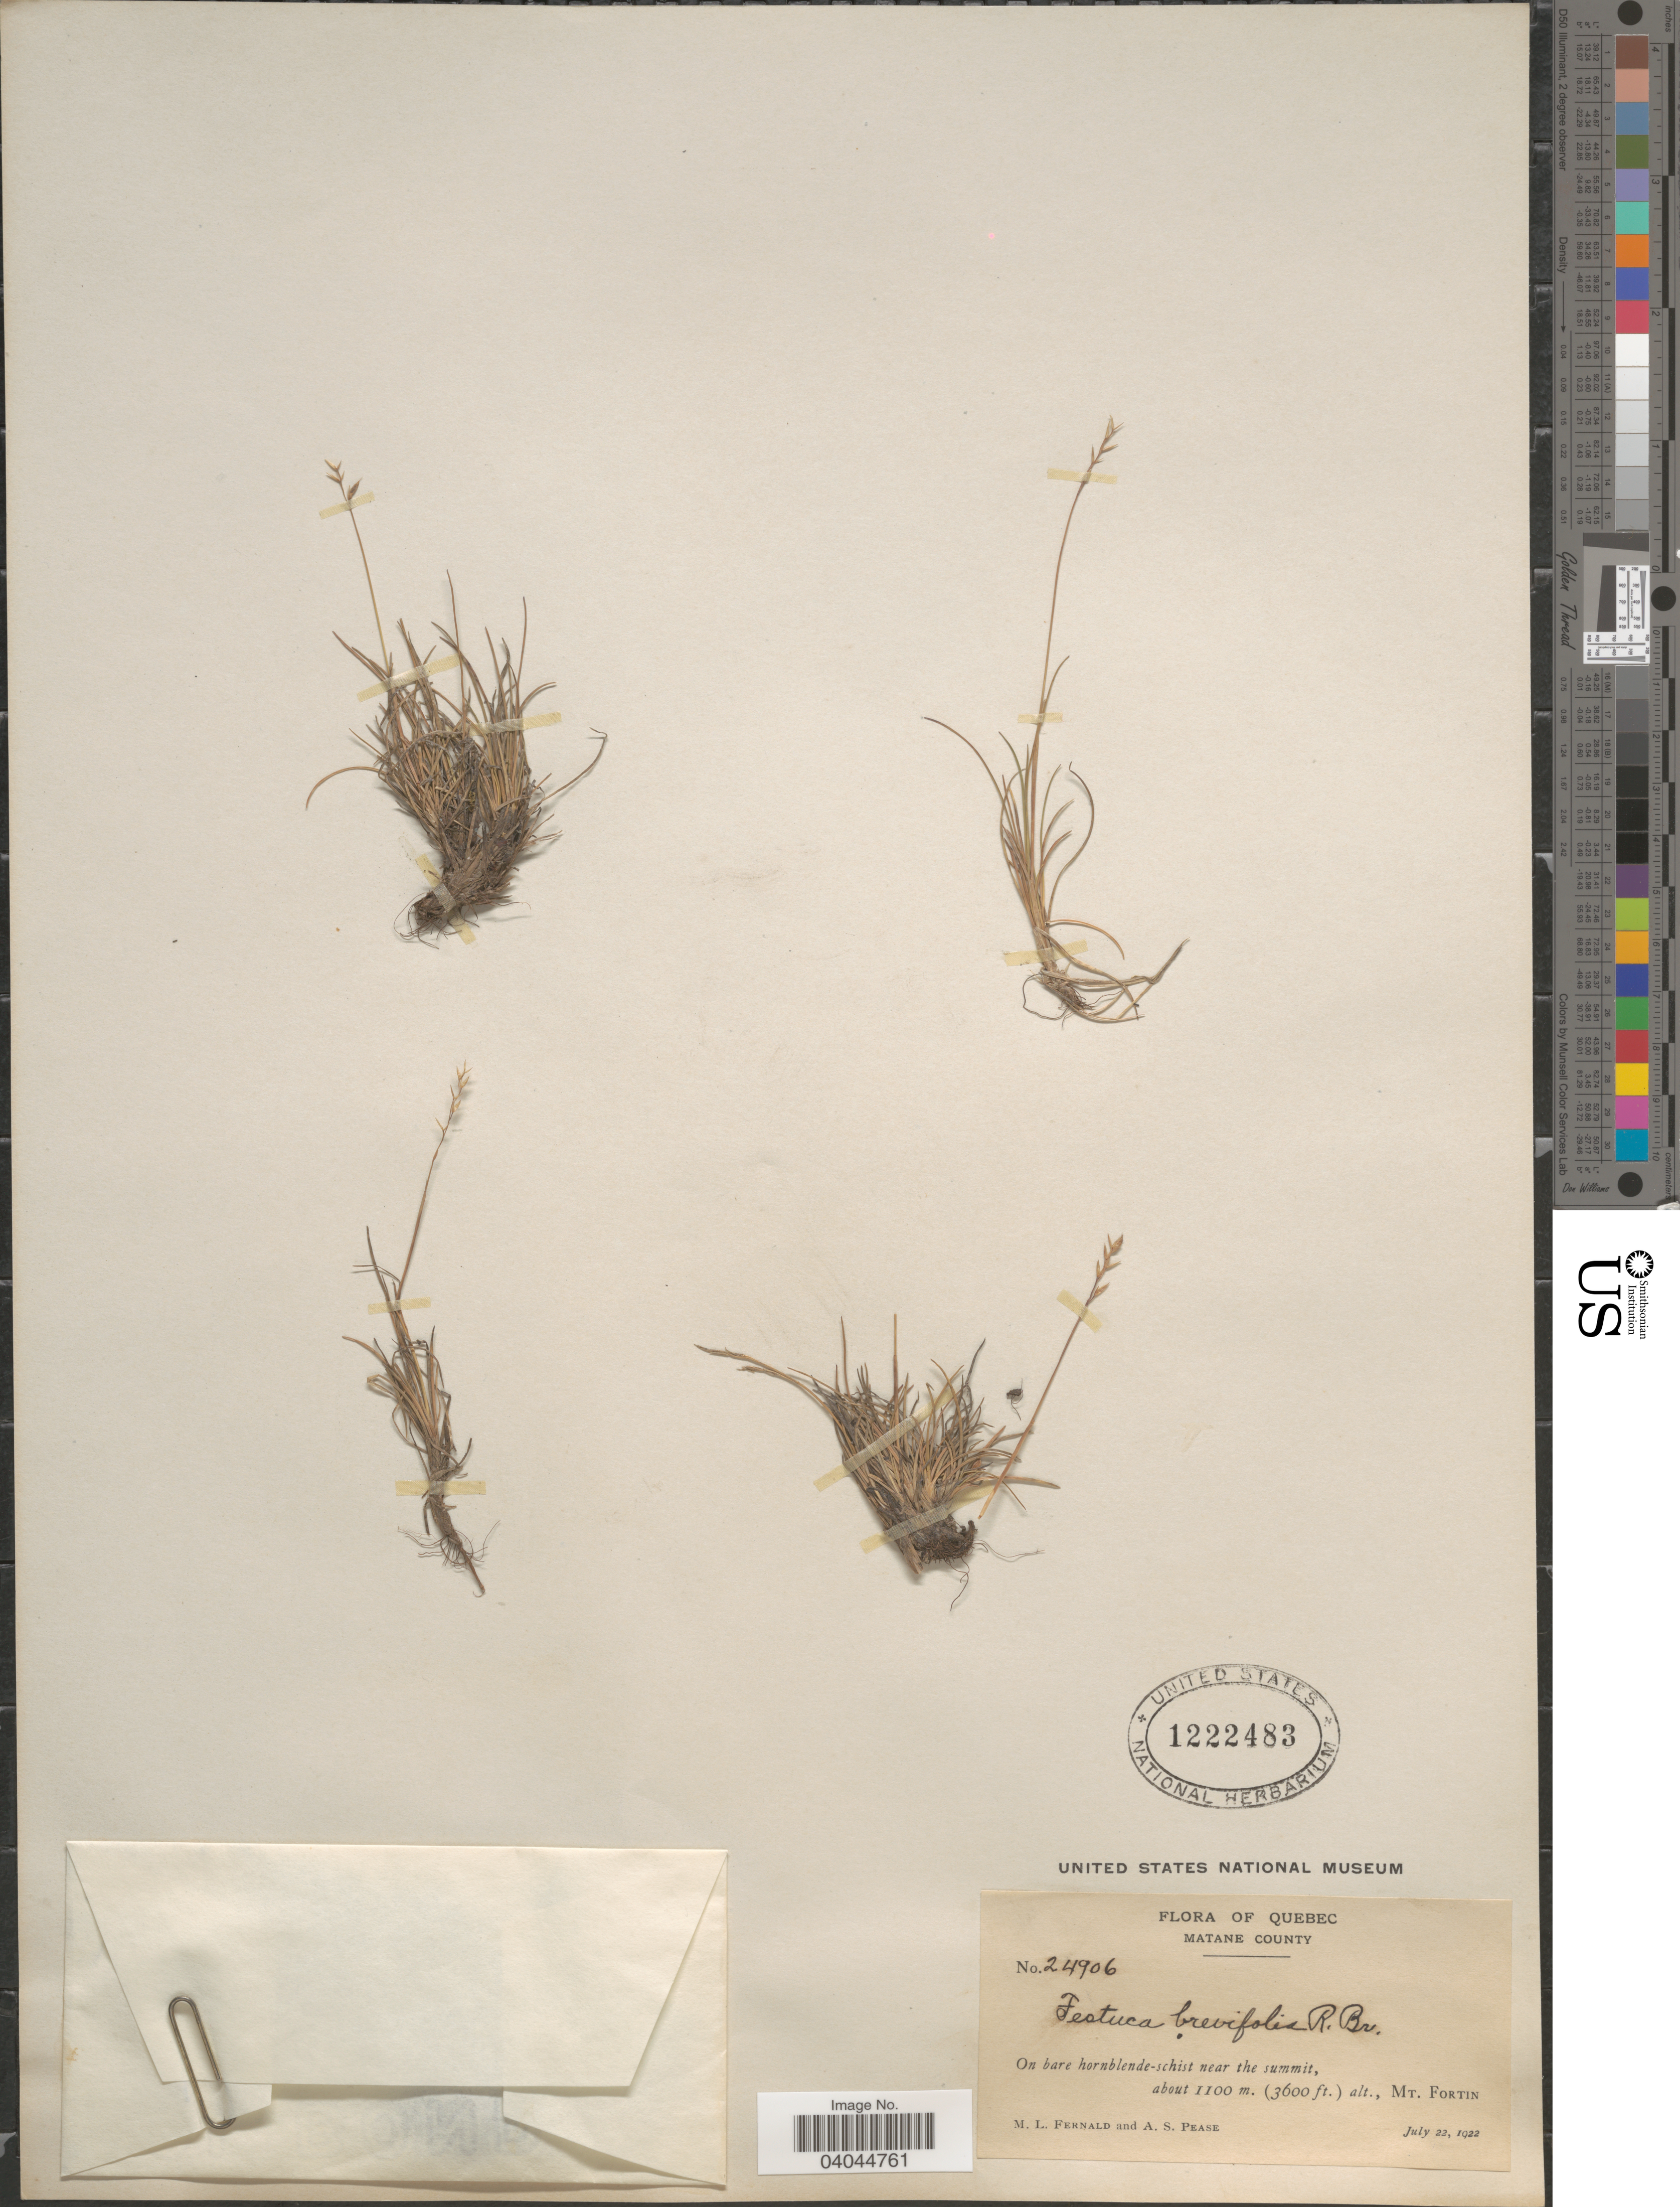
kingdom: Plantae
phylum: Tracheophyta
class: Liliopsida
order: Poales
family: Poaceae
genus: Festuca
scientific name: Festuca ovina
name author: L.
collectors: M. L. Fernald & A. S. Pease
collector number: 24906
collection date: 1922-07-22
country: Canada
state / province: Quebec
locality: Matane County. On bare hornblende-schist near the summit, Mt. Fortin.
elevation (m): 1097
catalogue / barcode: US 1222483